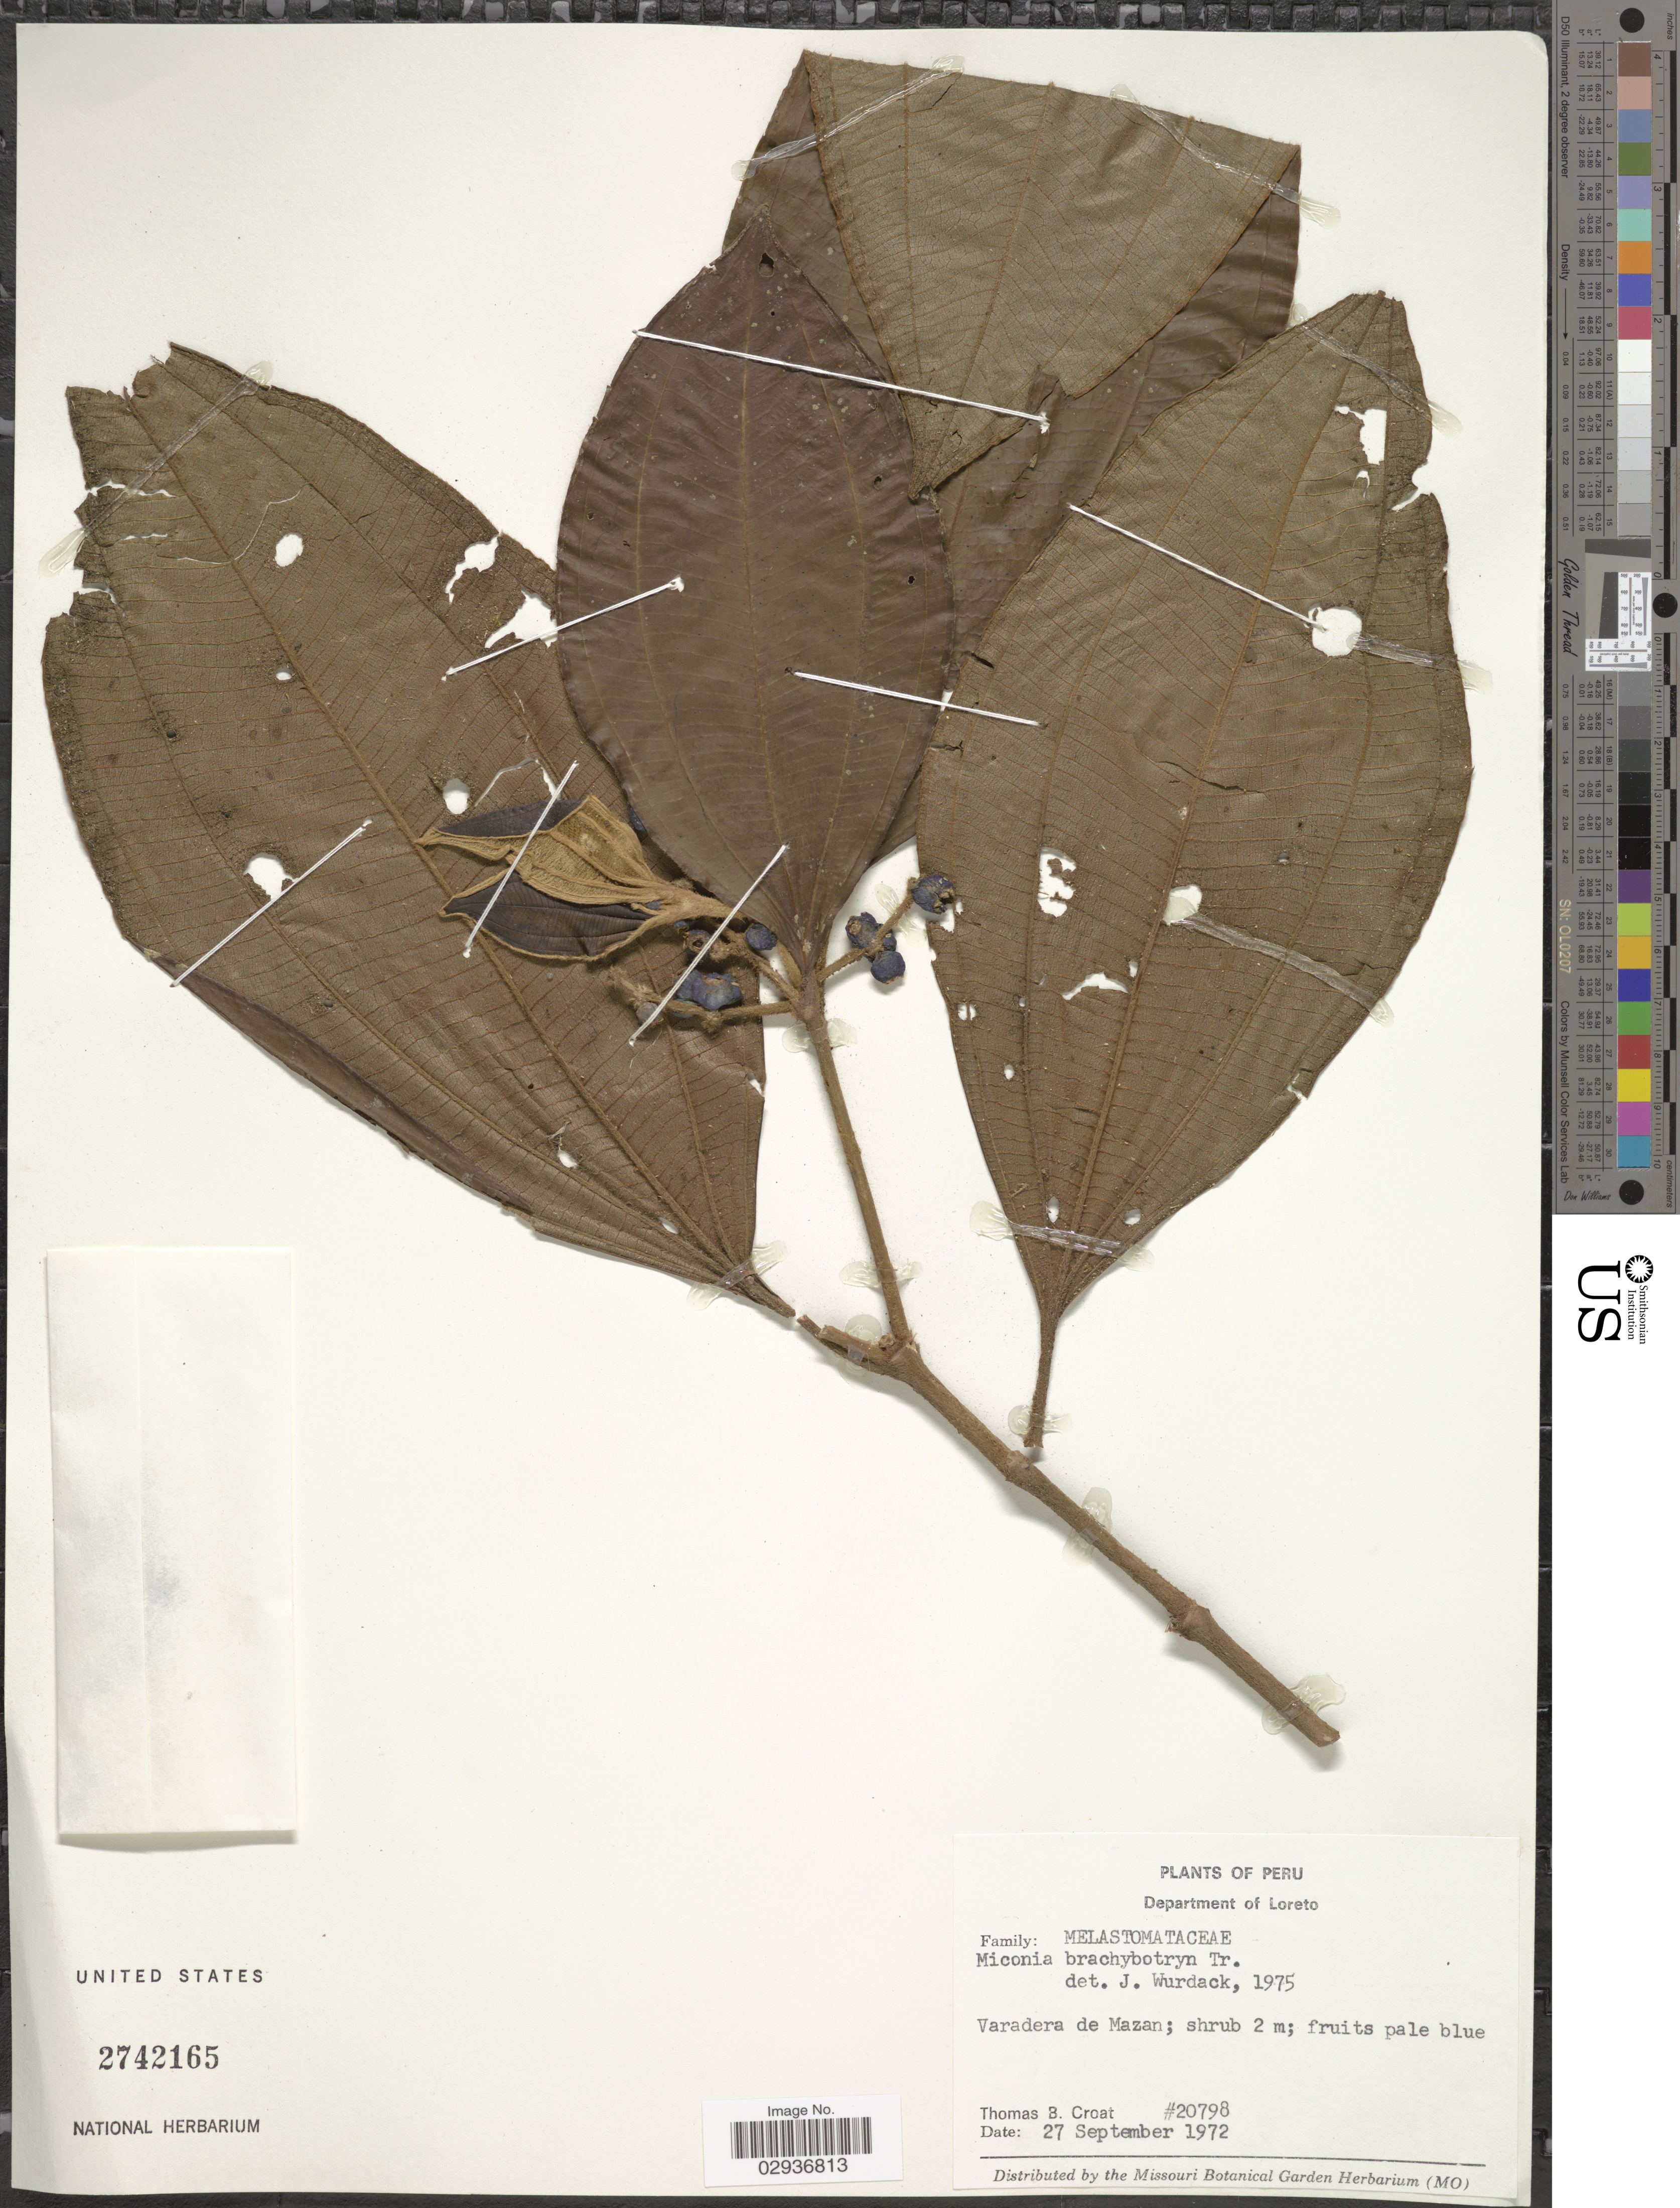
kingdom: Plantae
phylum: Tracheophyta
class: Magnoliopsida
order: Myrtales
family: Melastomataceae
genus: Miconia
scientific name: Miconia brachybotrya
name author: Triana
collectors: T. B. Croat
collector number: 20798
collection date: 1972-09-27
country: Peru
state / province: Loreto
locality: Department of Loreto. Veradera de Mazan.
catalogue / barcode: US 2742165